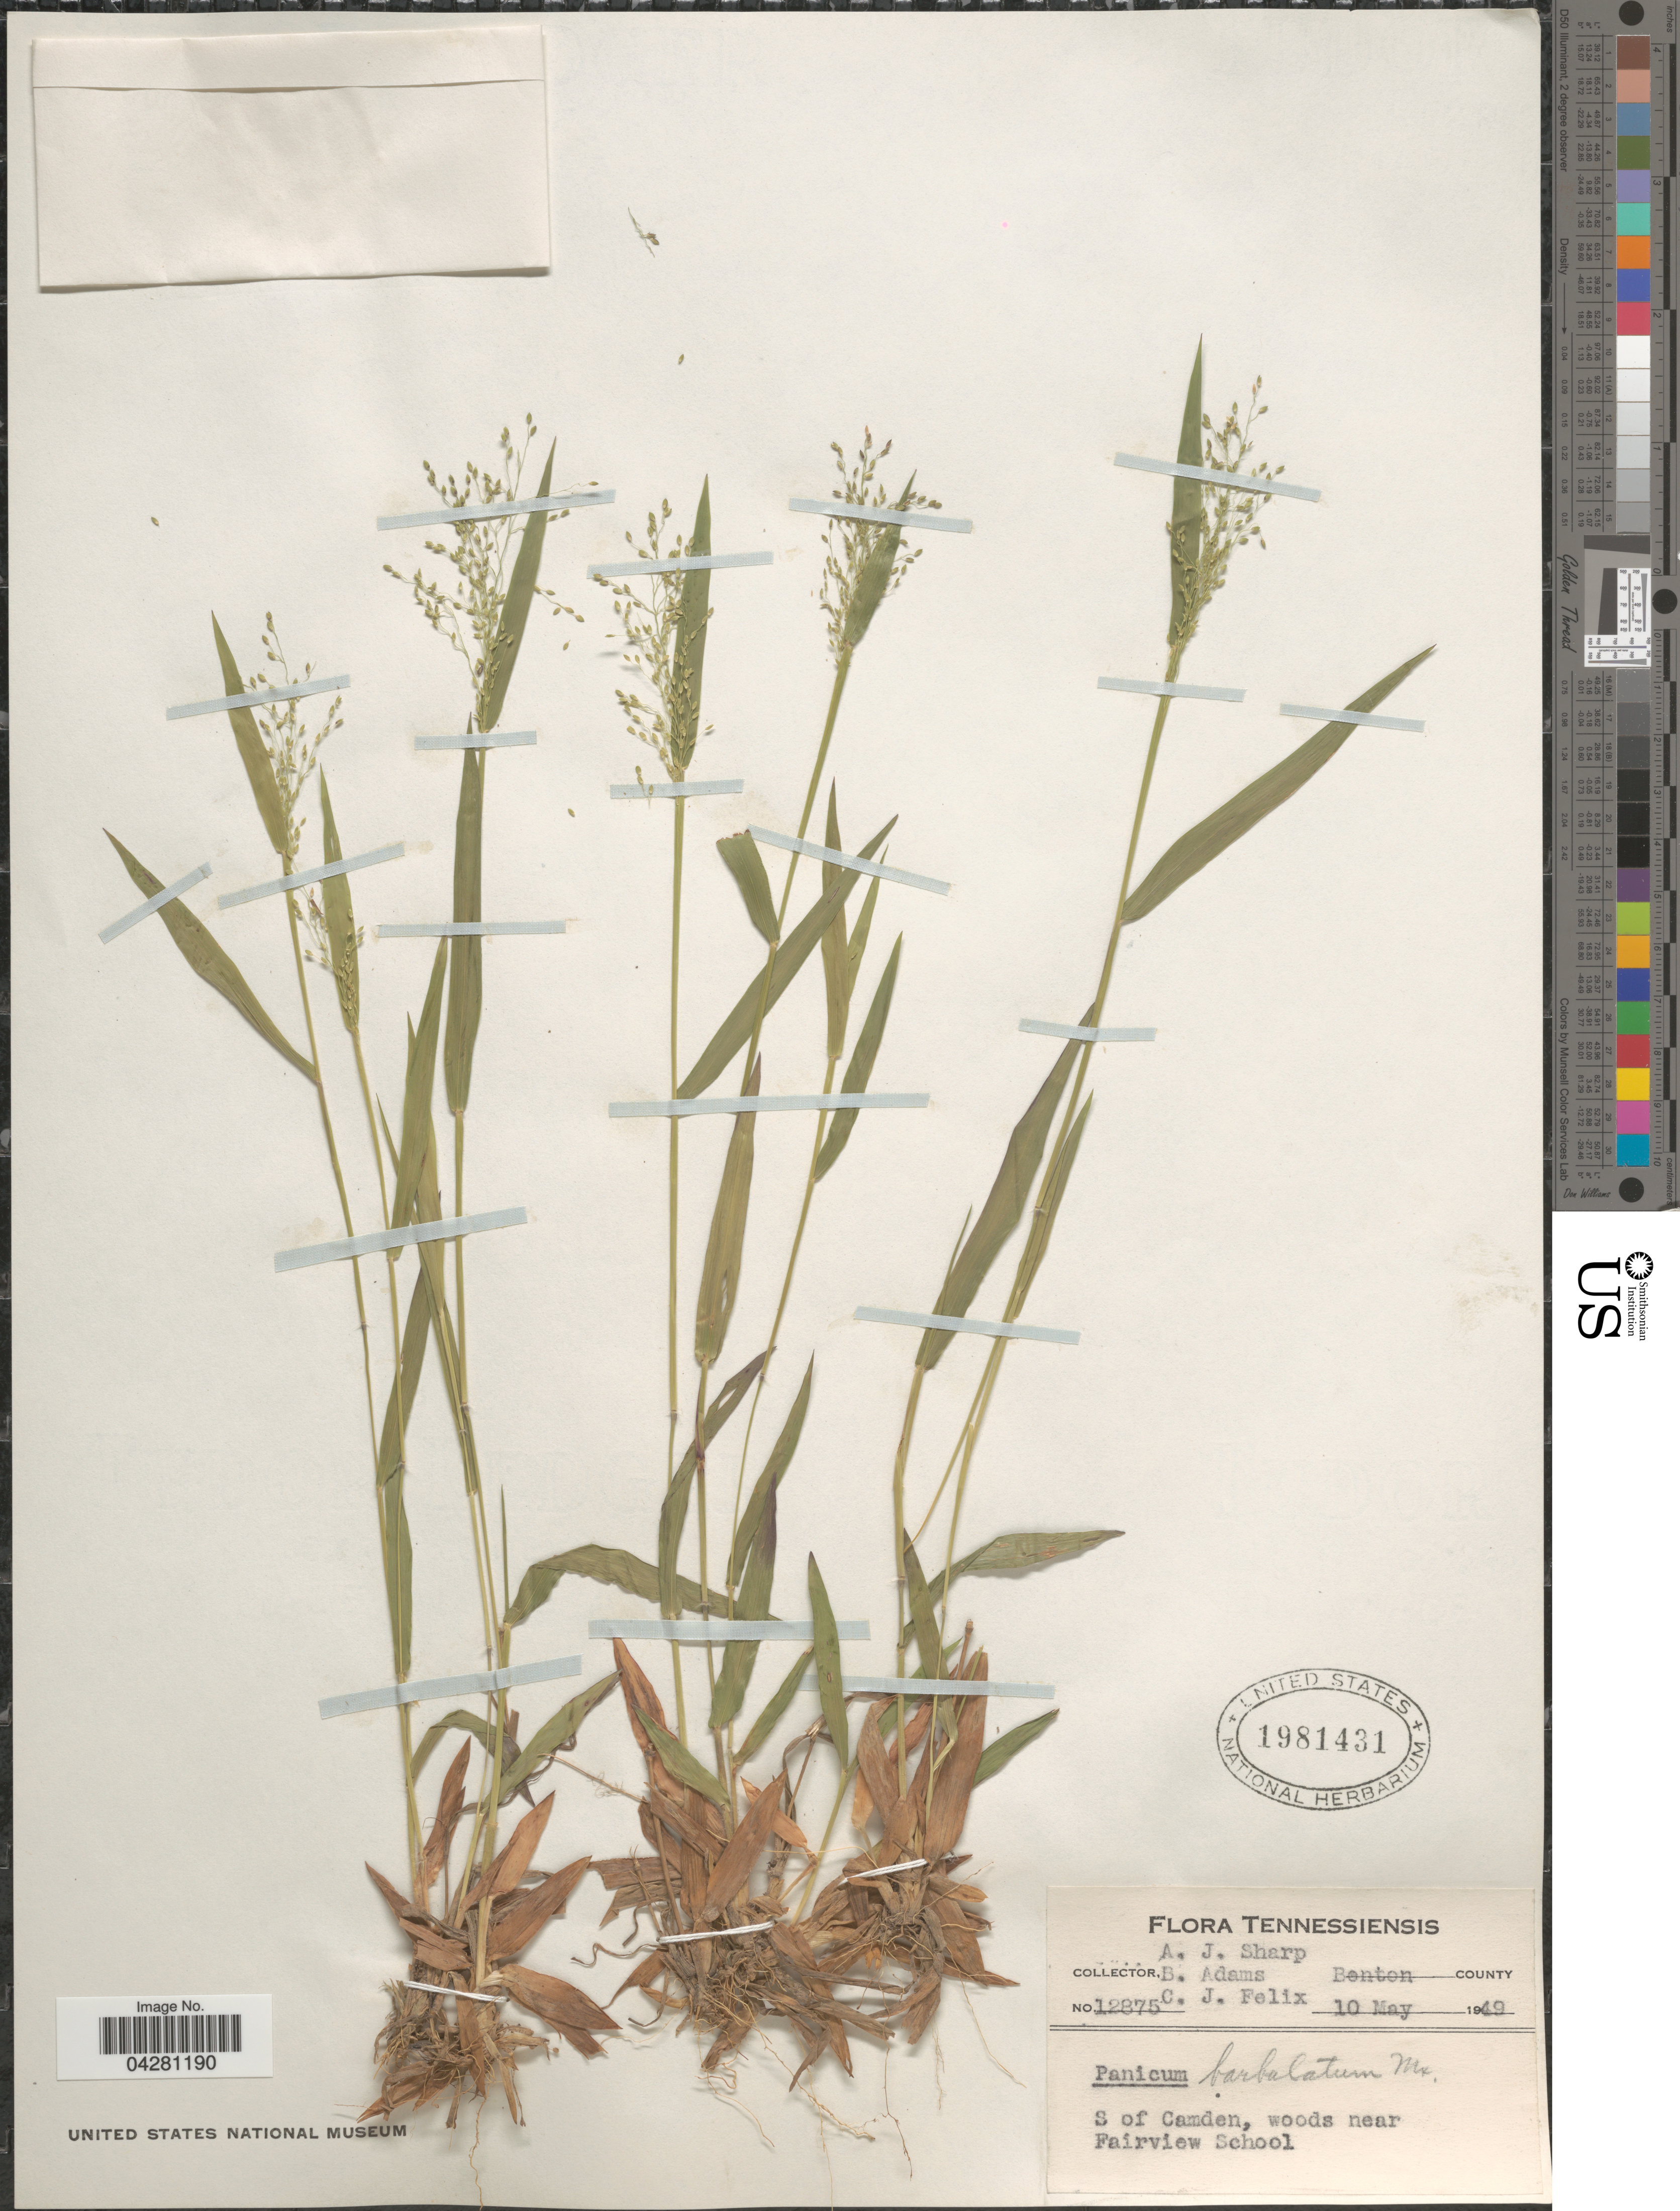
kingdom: Plantae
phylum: Tracheophyta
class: Liliopsida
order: Poales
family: Poaceae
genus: Dichanthelium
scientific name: Dichanthelium dichotomum var. dichotomum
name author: (L.) Gould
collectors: A. J. Sharp, B. Adams & C. Felix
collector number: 12875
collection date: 1949-05-10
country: United States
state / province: Tennessee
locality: Benton County. S of Camden, woods near Fairview School.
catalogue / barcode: US 1981431